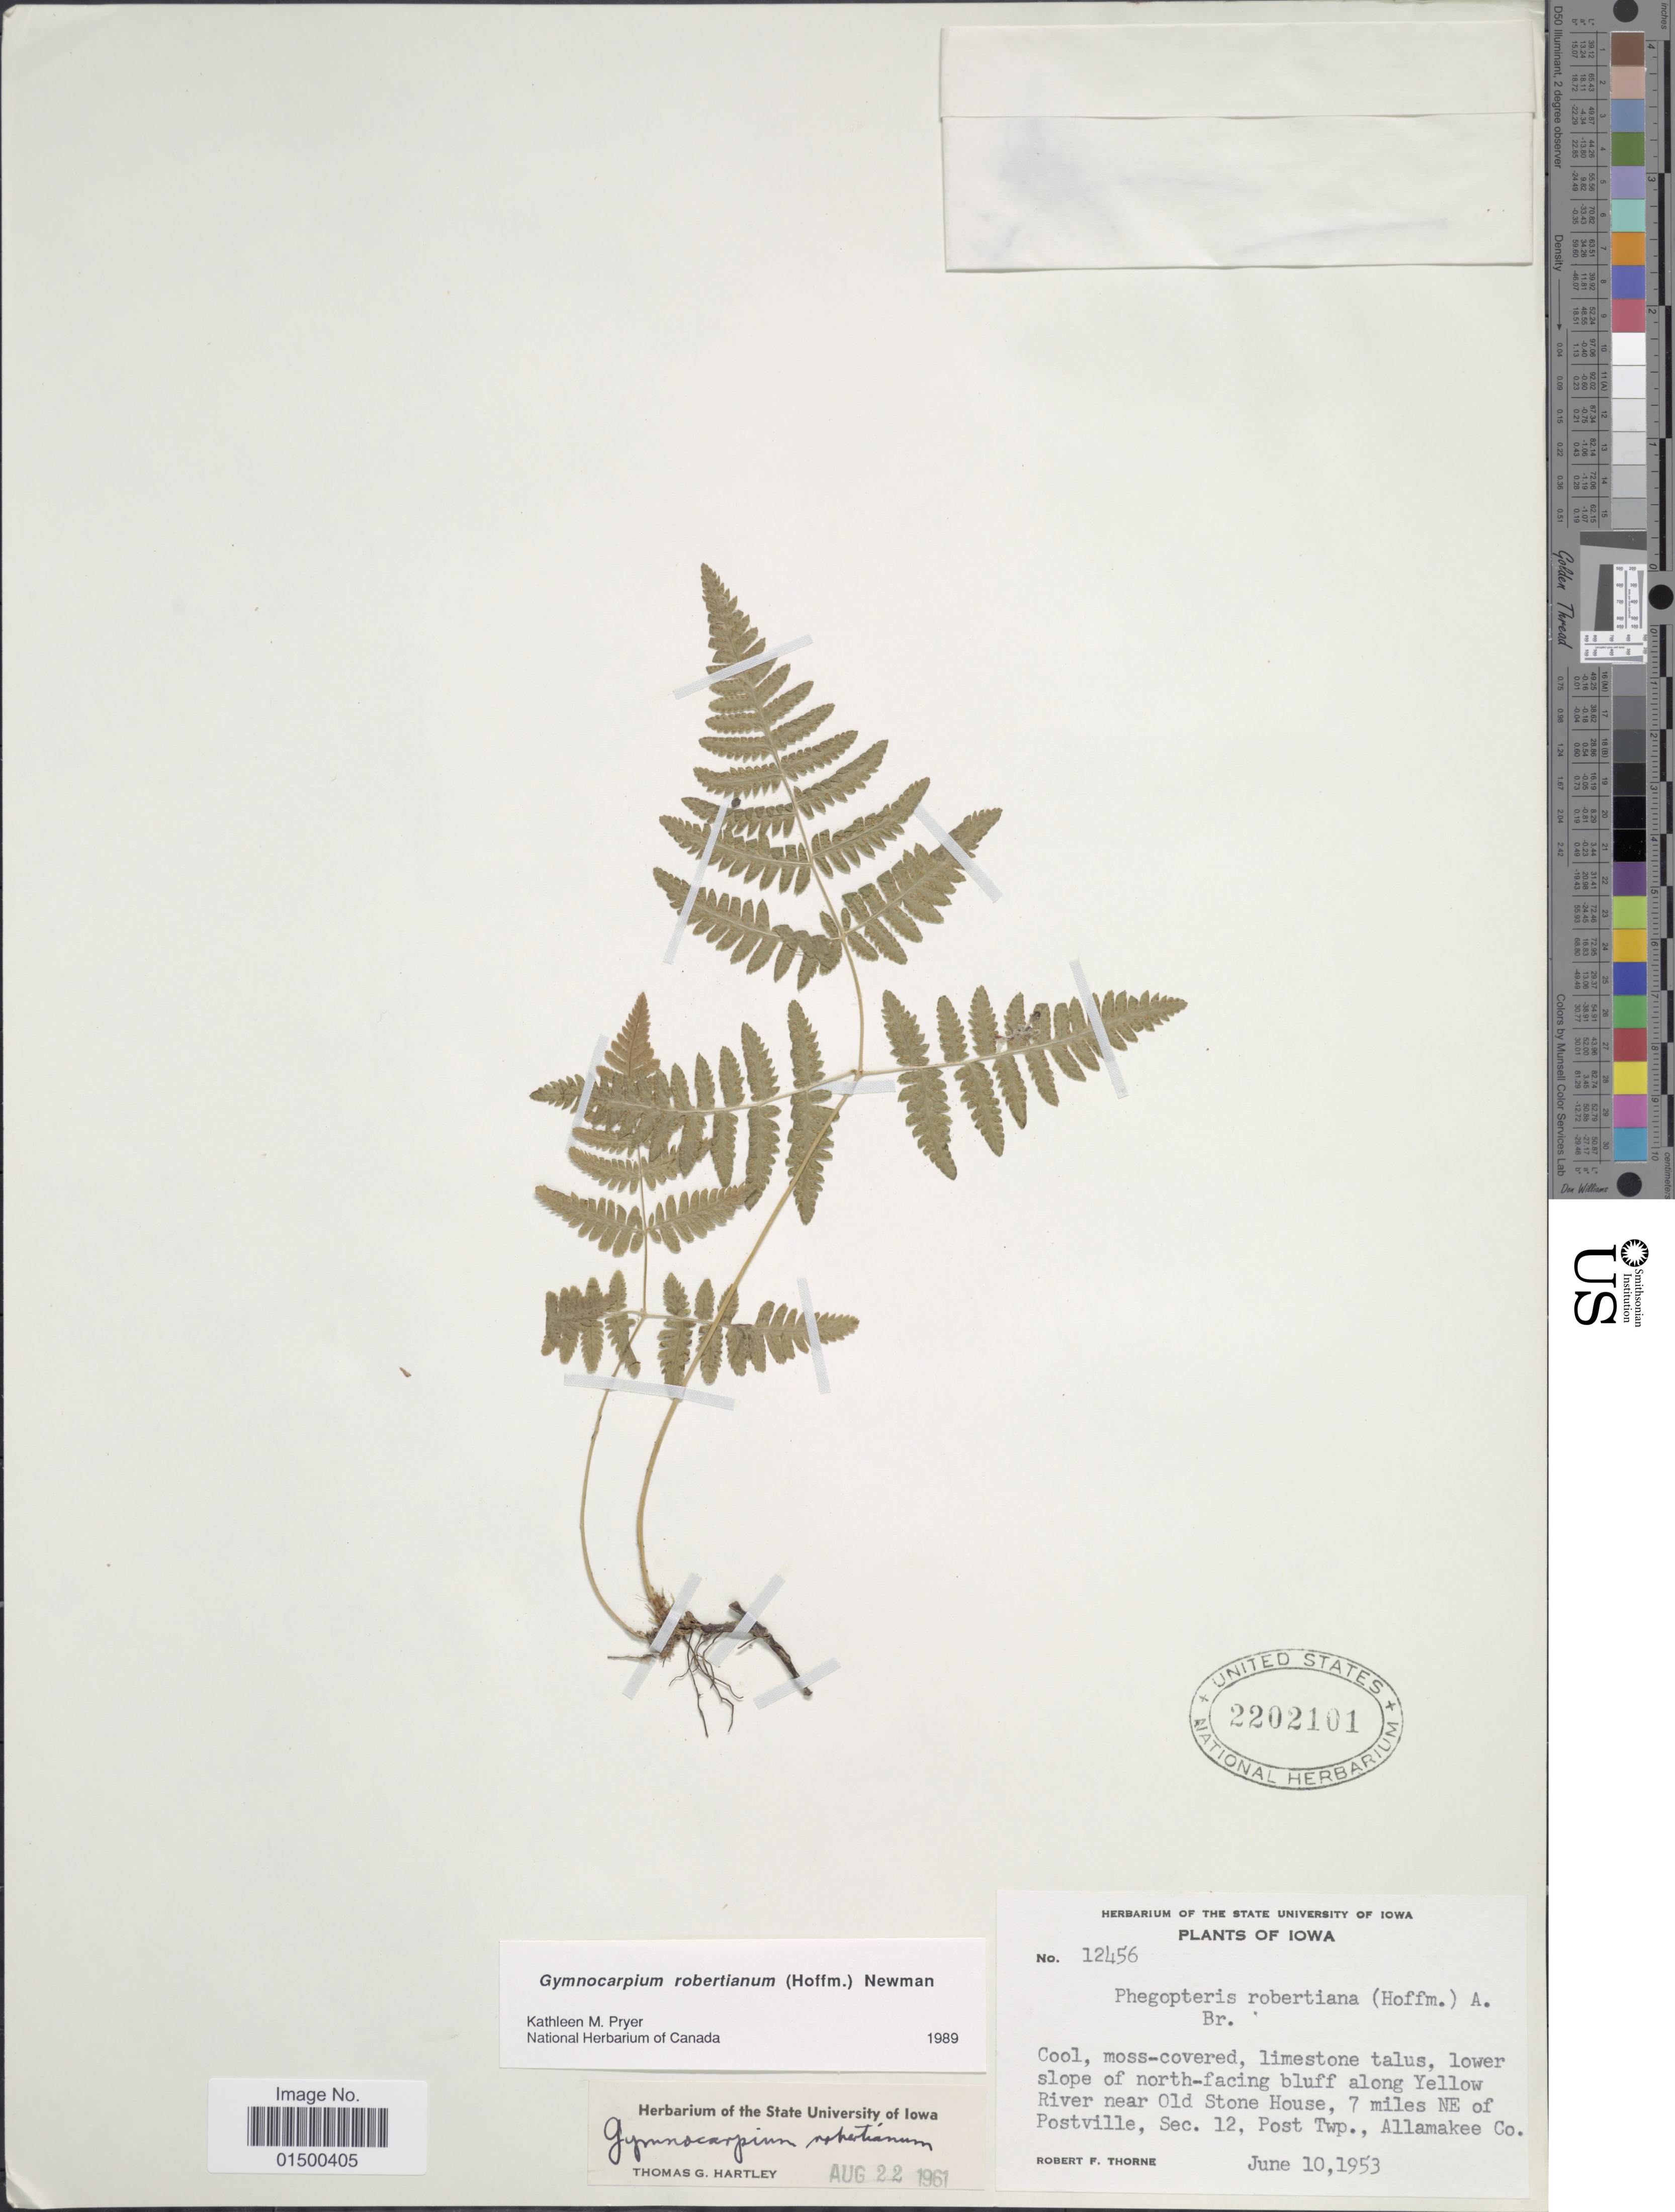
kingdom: Plantae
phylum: Tracheophyta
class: Polypodiopsida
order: Polypodiales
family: Cystopteridaceae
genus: Gymnocarpium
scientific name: Gymnocarpium robertianum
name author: (Hoffm.) Newman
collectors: R. F. Thorne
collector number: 12456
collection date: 1953-06-10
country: United States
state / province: Iowa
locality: Iowa, Lower slope of north-facing bluff along Yellow River near Old Stone House, 7 miles NE of Postville,Sec. 12, Post Twp., Allamakee Co.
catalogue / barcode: US 2202101